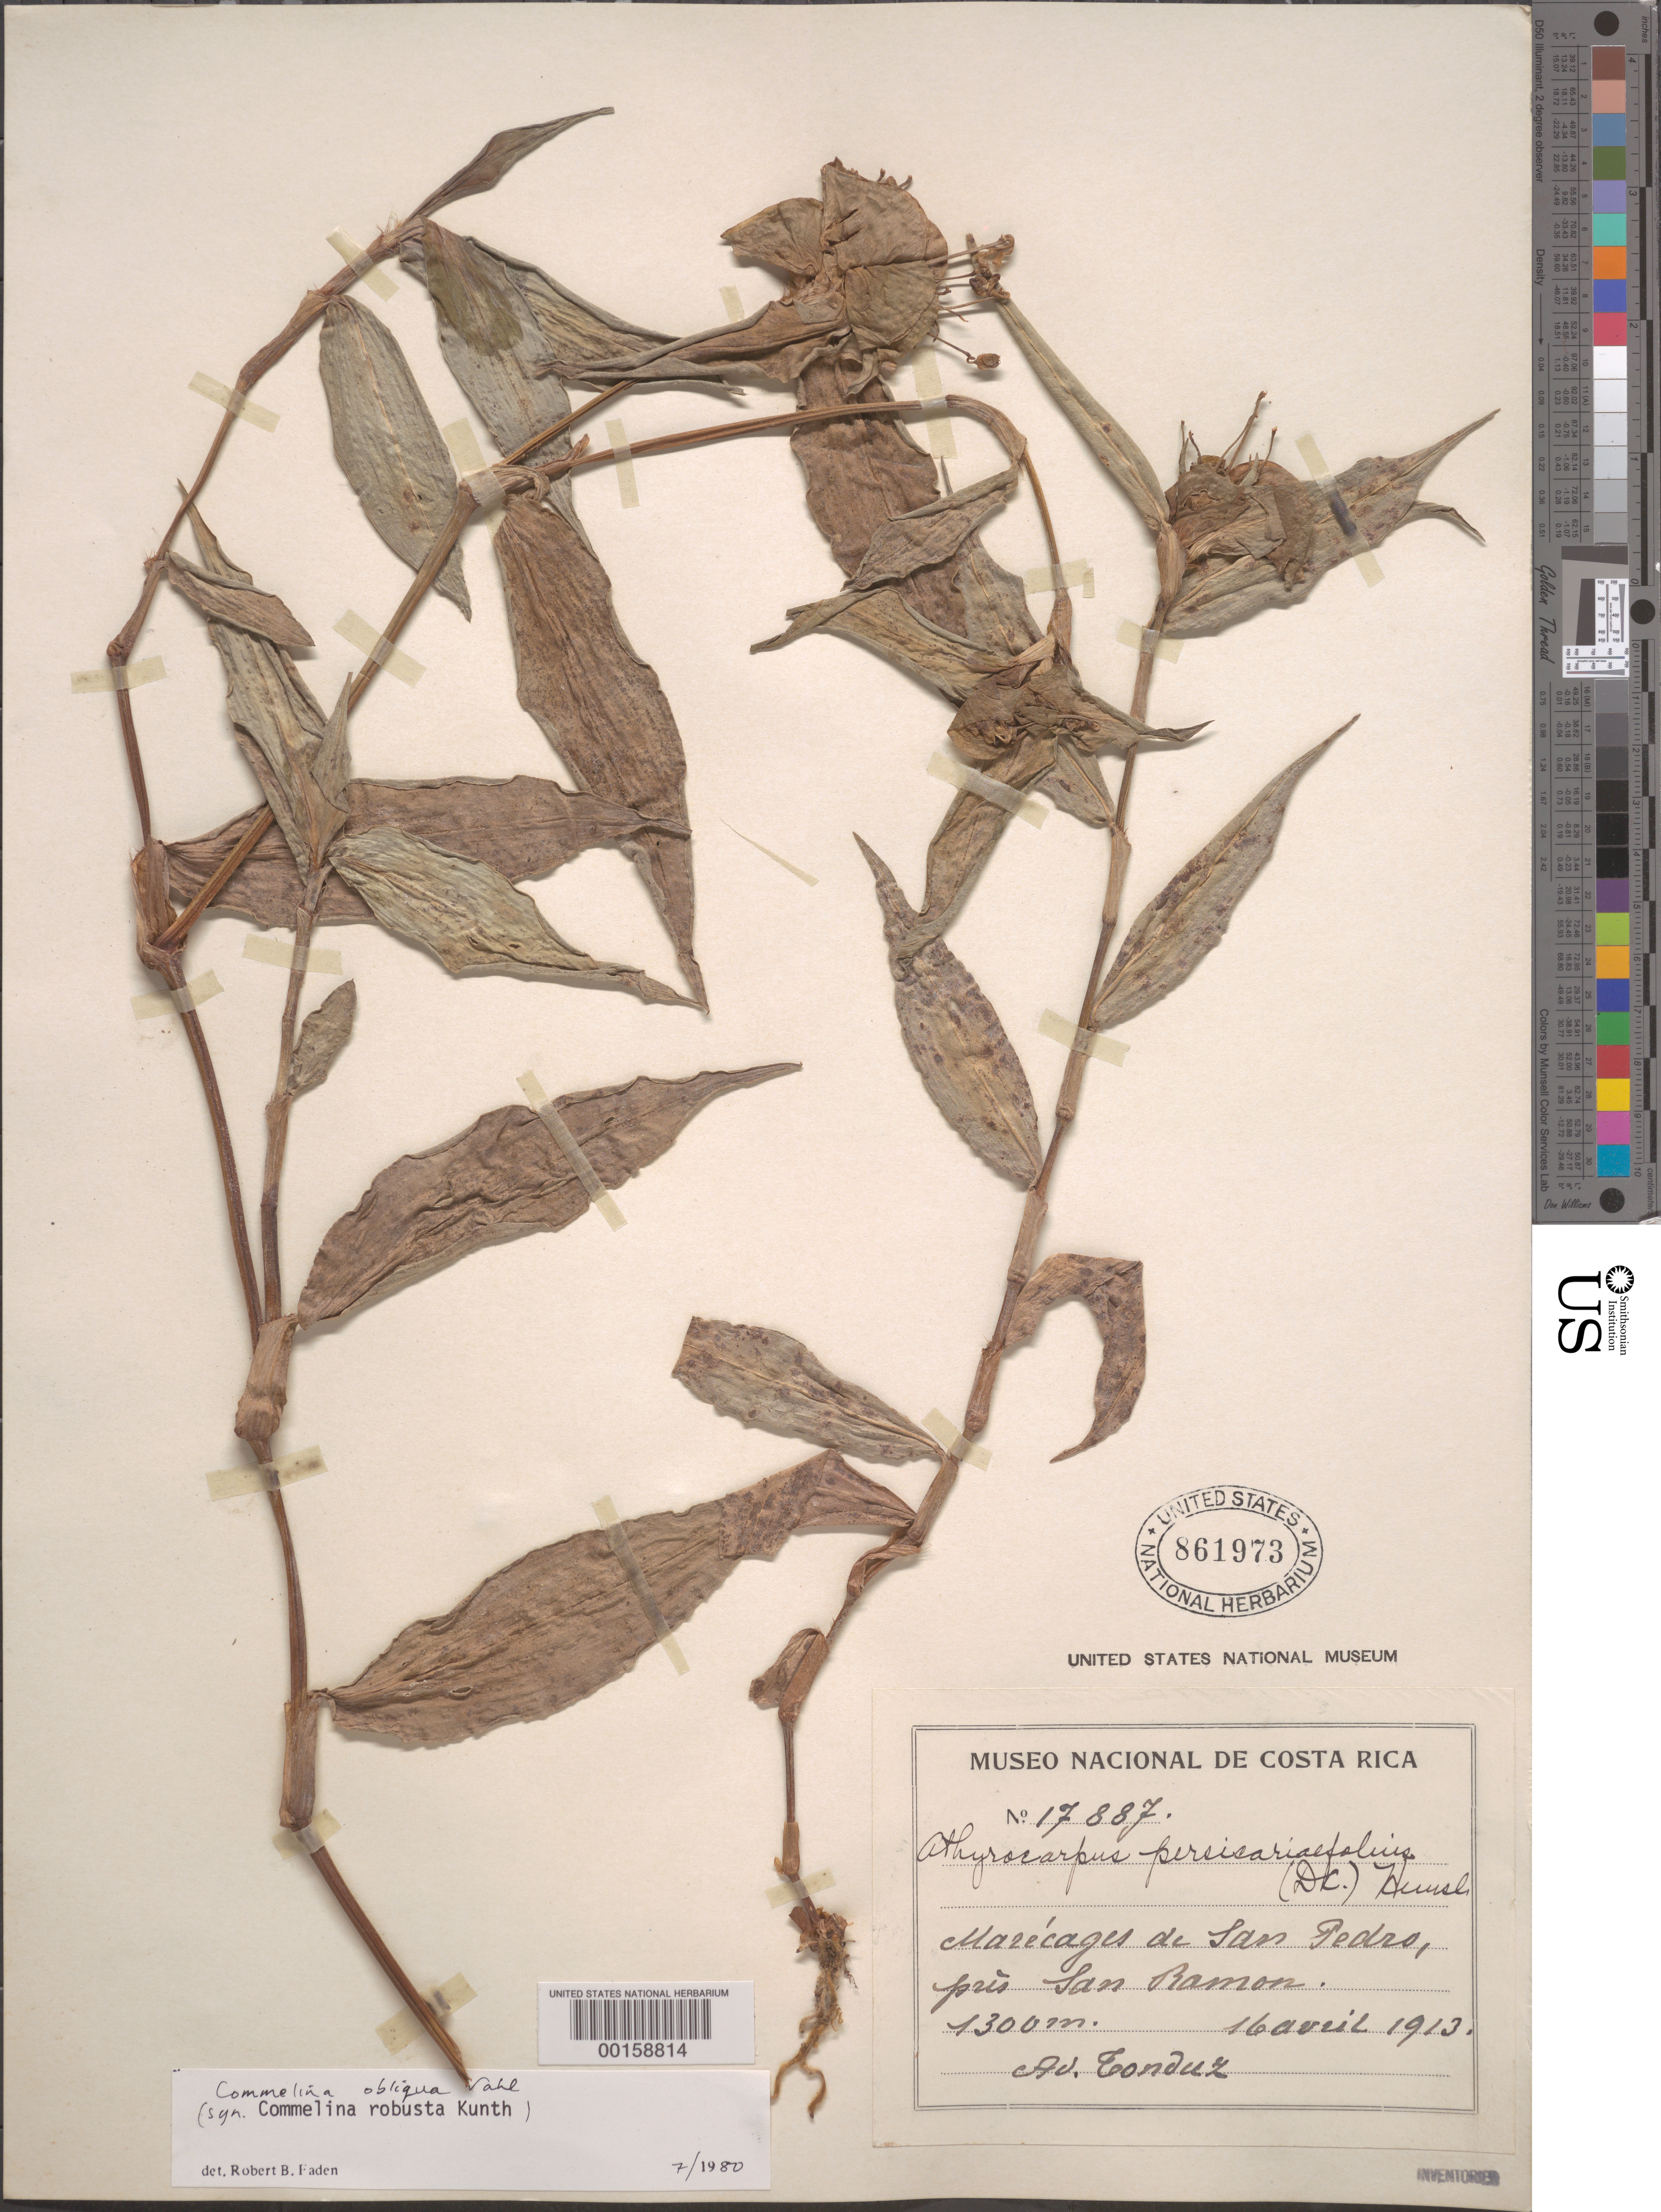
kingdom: Plantae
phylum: Tracheophyta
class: Liliopsida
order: Commelinales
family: Commelinaceae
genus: Commelina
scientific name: Commelina obliqua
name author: Vahl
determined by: Faden, Robert B., (US), Smithsonian Institution - National Museum of Natural History (UNITED STATES)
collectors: A. Tonduz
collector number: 17887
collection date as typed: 16 Apr 1913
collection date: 1913-04-16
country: Costa Rica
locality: San Pedro; near San Ramon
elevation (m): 1300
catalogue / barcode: US 861973